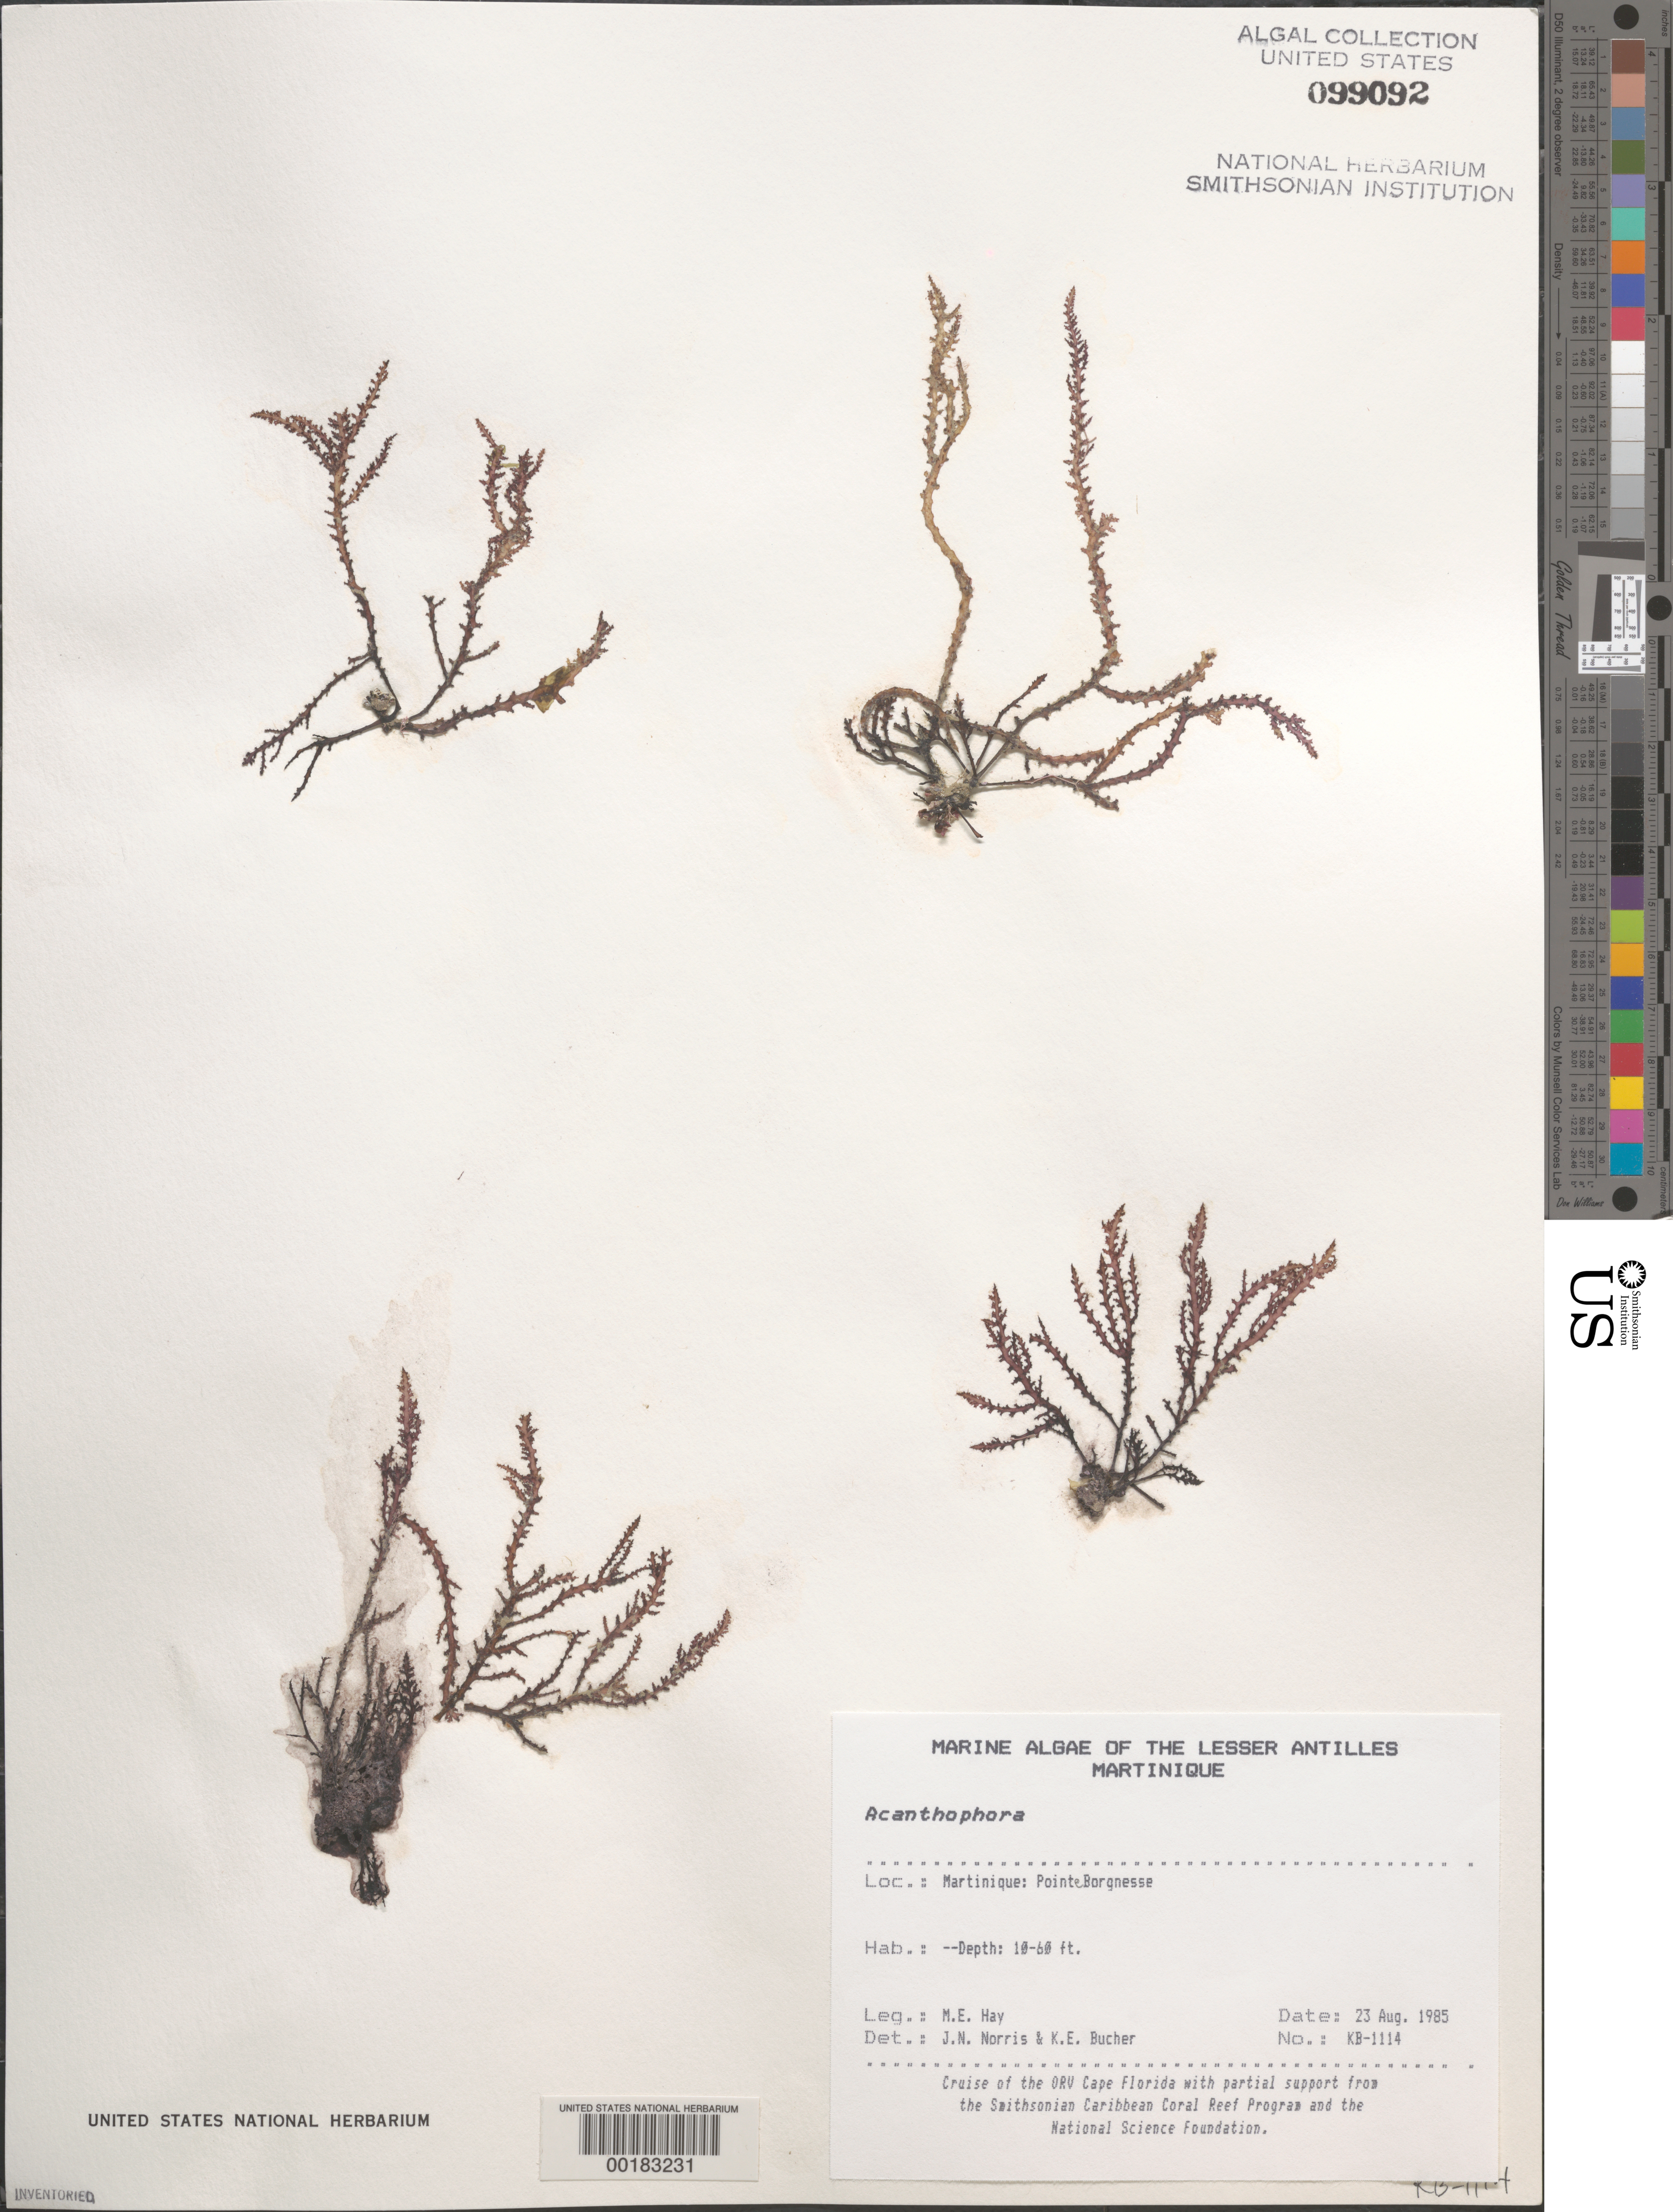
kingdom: Plantae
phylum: Rhodophyta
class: Florideophyceae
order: Ceramiales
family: Rhodomelaceae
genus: Acanthophora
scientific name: Acanthophora sp.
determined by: Norris, J. N.; Bucher, K. E.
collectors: M. E. Hay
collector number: KB-1114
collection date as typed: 23 Aug 1985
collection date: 1985-08-23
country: Martinique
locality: Pointe Borgnesse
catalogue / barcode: US 99092